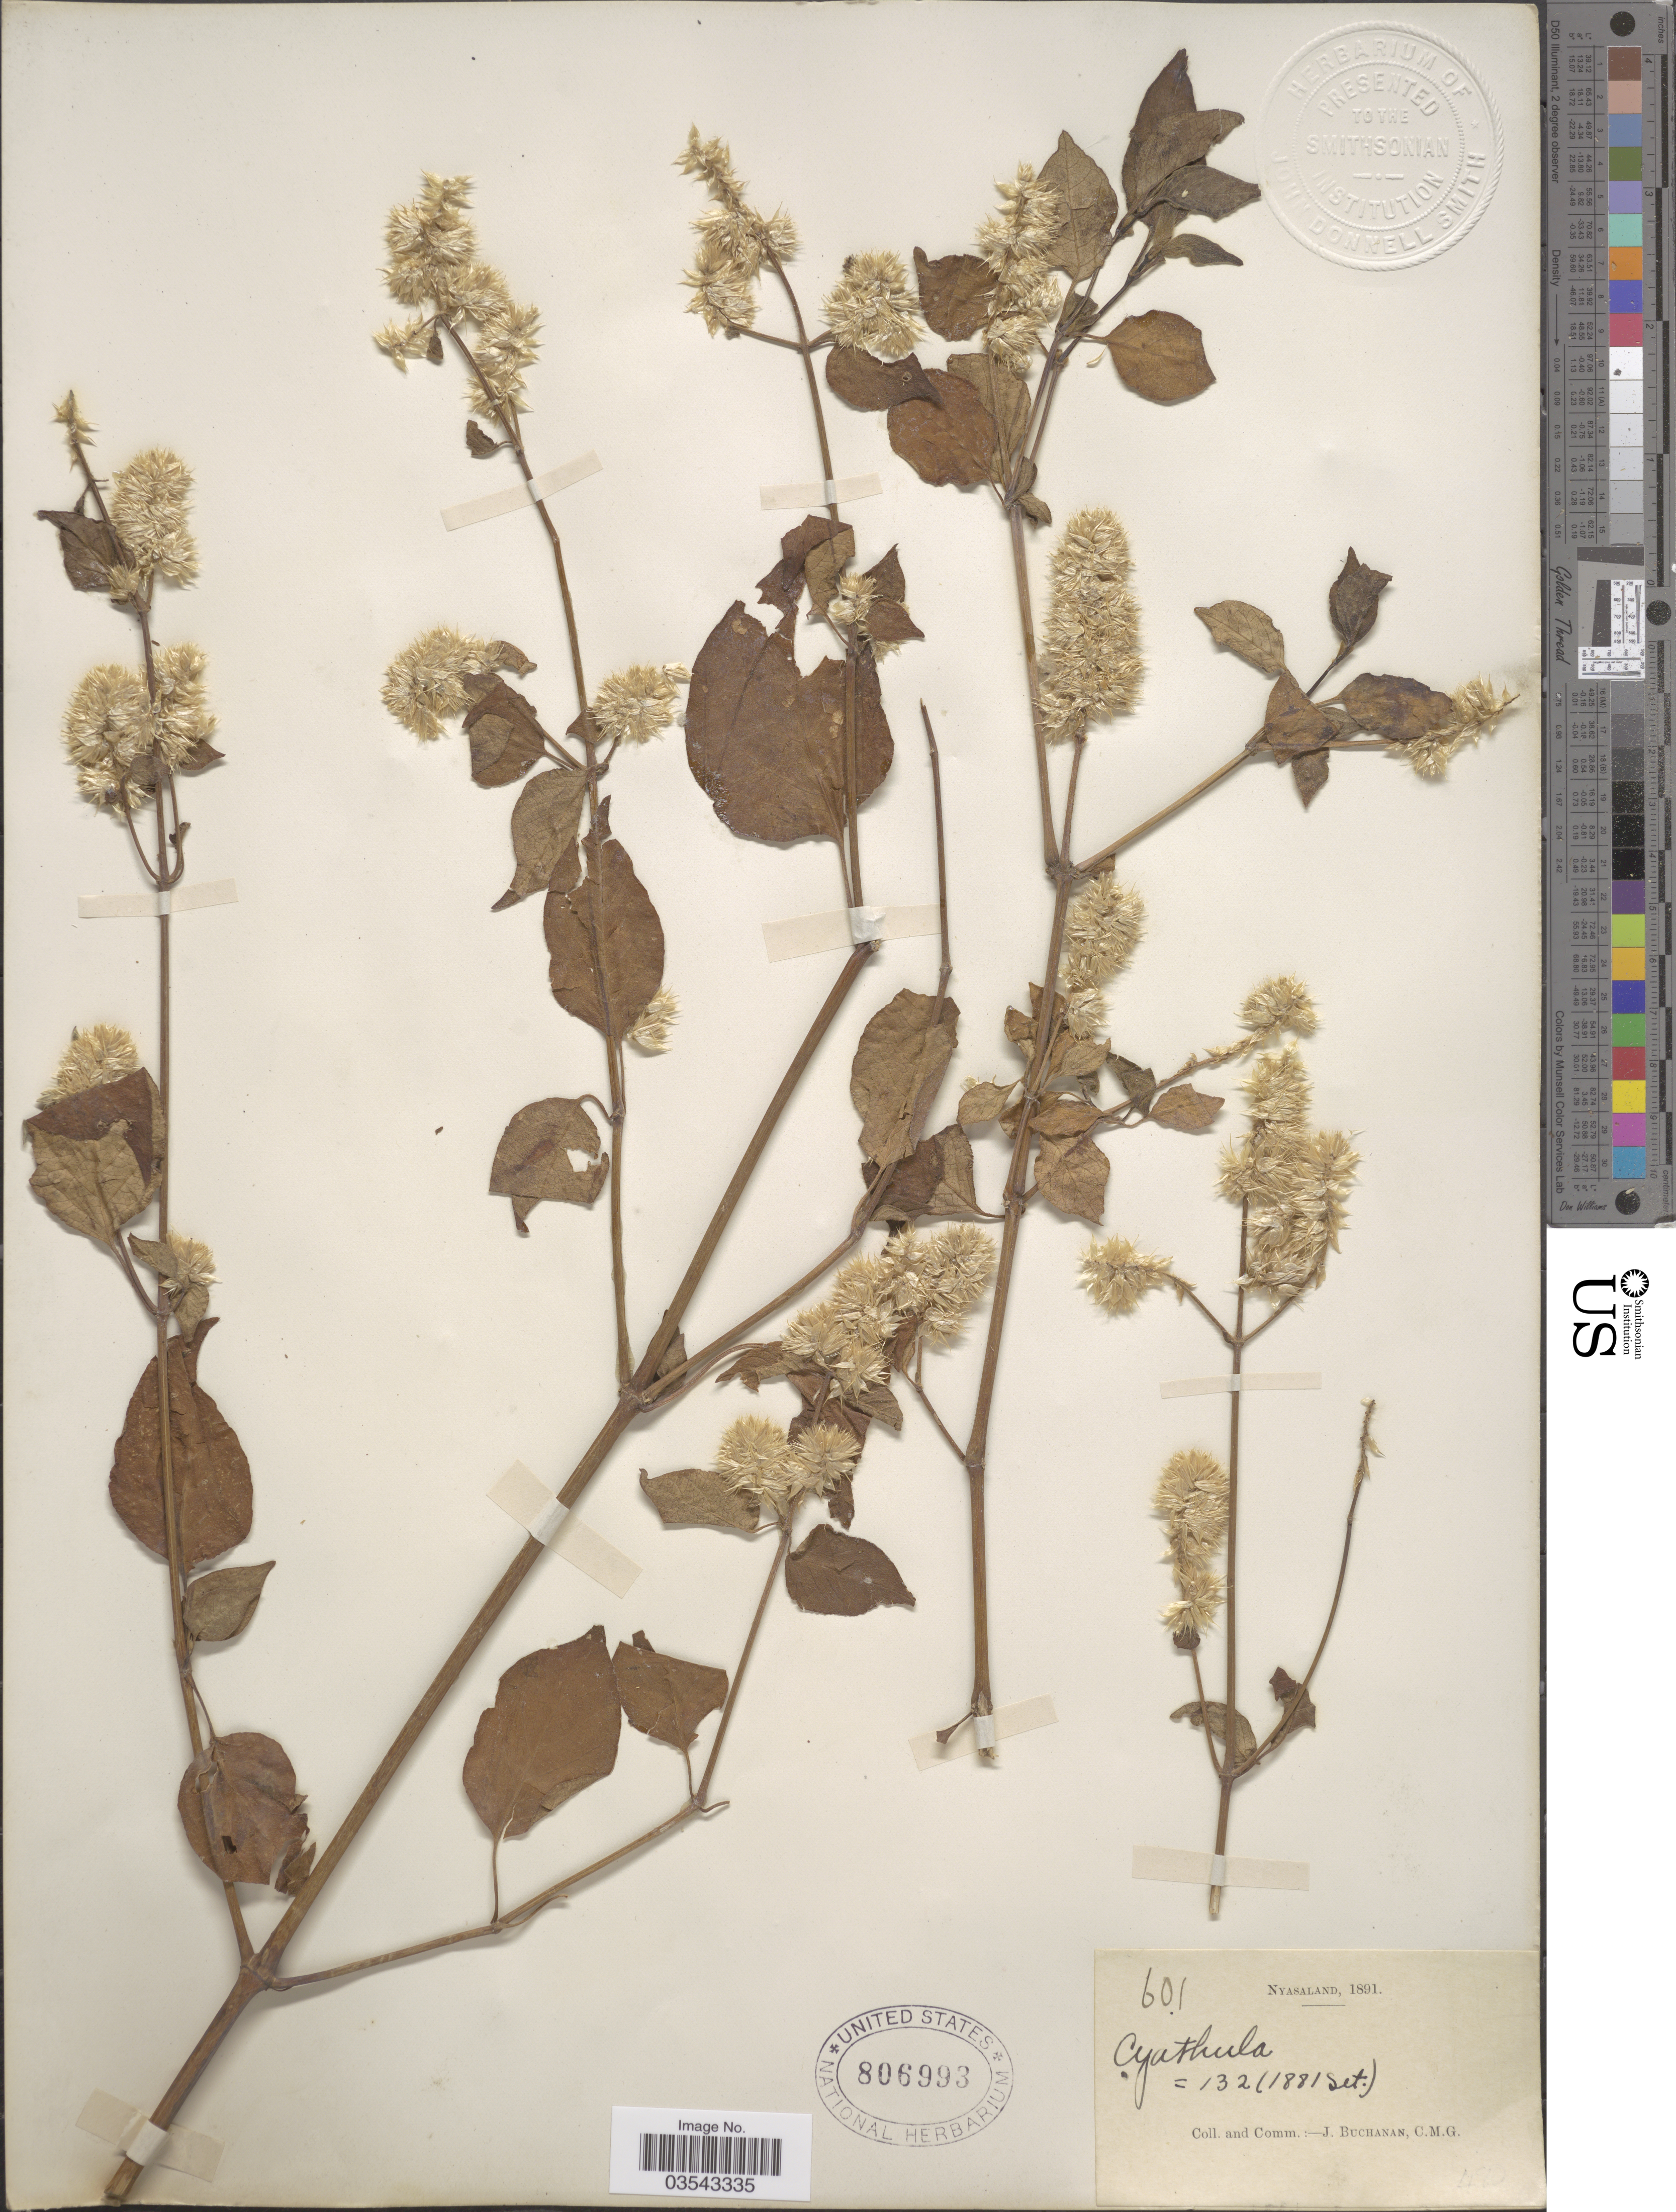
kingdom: Plantae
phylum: Tracheophyta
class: Magnoliopsida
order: Caryophyllales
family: Amaranthaceae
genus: Cyathula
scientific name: Cyathula sp.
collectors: J. Buchanan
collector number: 601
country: Malawi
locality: Nyasaland.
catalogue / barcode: US 806993